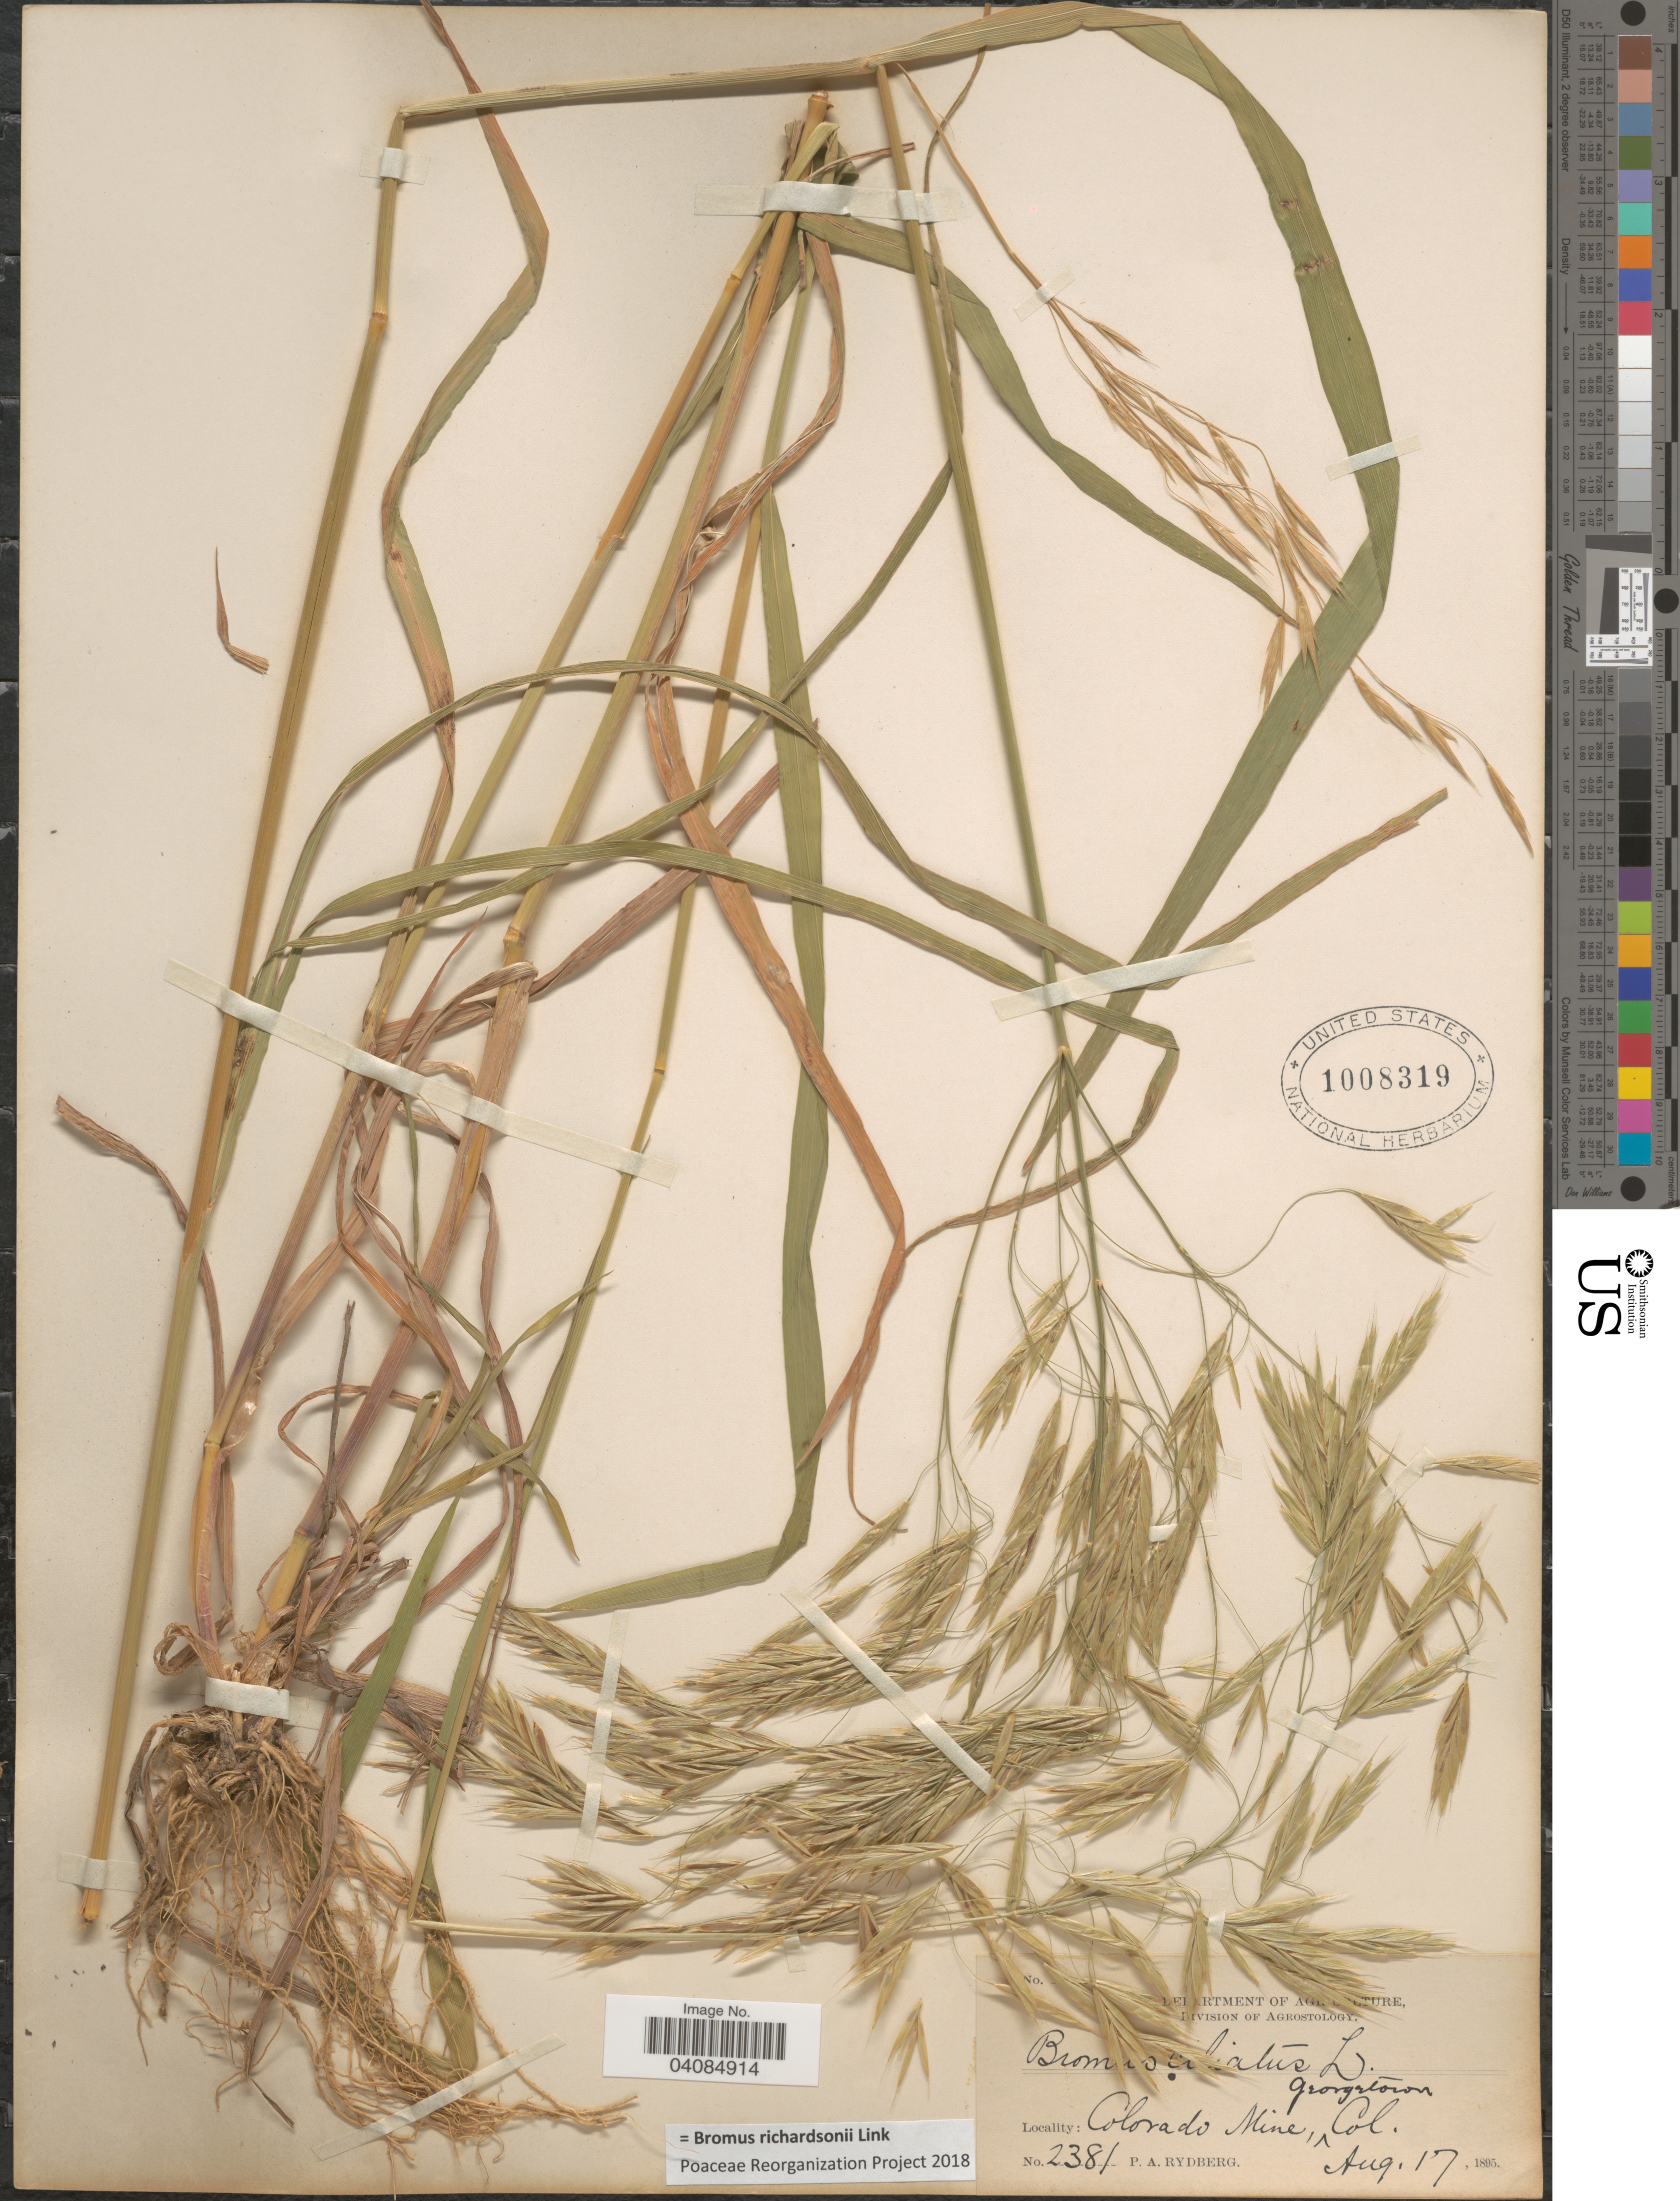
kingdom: Plantae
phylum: Tracheophyta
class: Liliopsida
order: Poales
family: Poaceae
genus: Bromus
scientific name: Bromus racemosus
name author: L.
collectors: P. A. Rydberg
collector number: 2381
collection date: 1895-08-17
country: United States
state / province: Colorado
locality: Colorado Mine. Georgetown.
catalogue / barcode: US 1008319